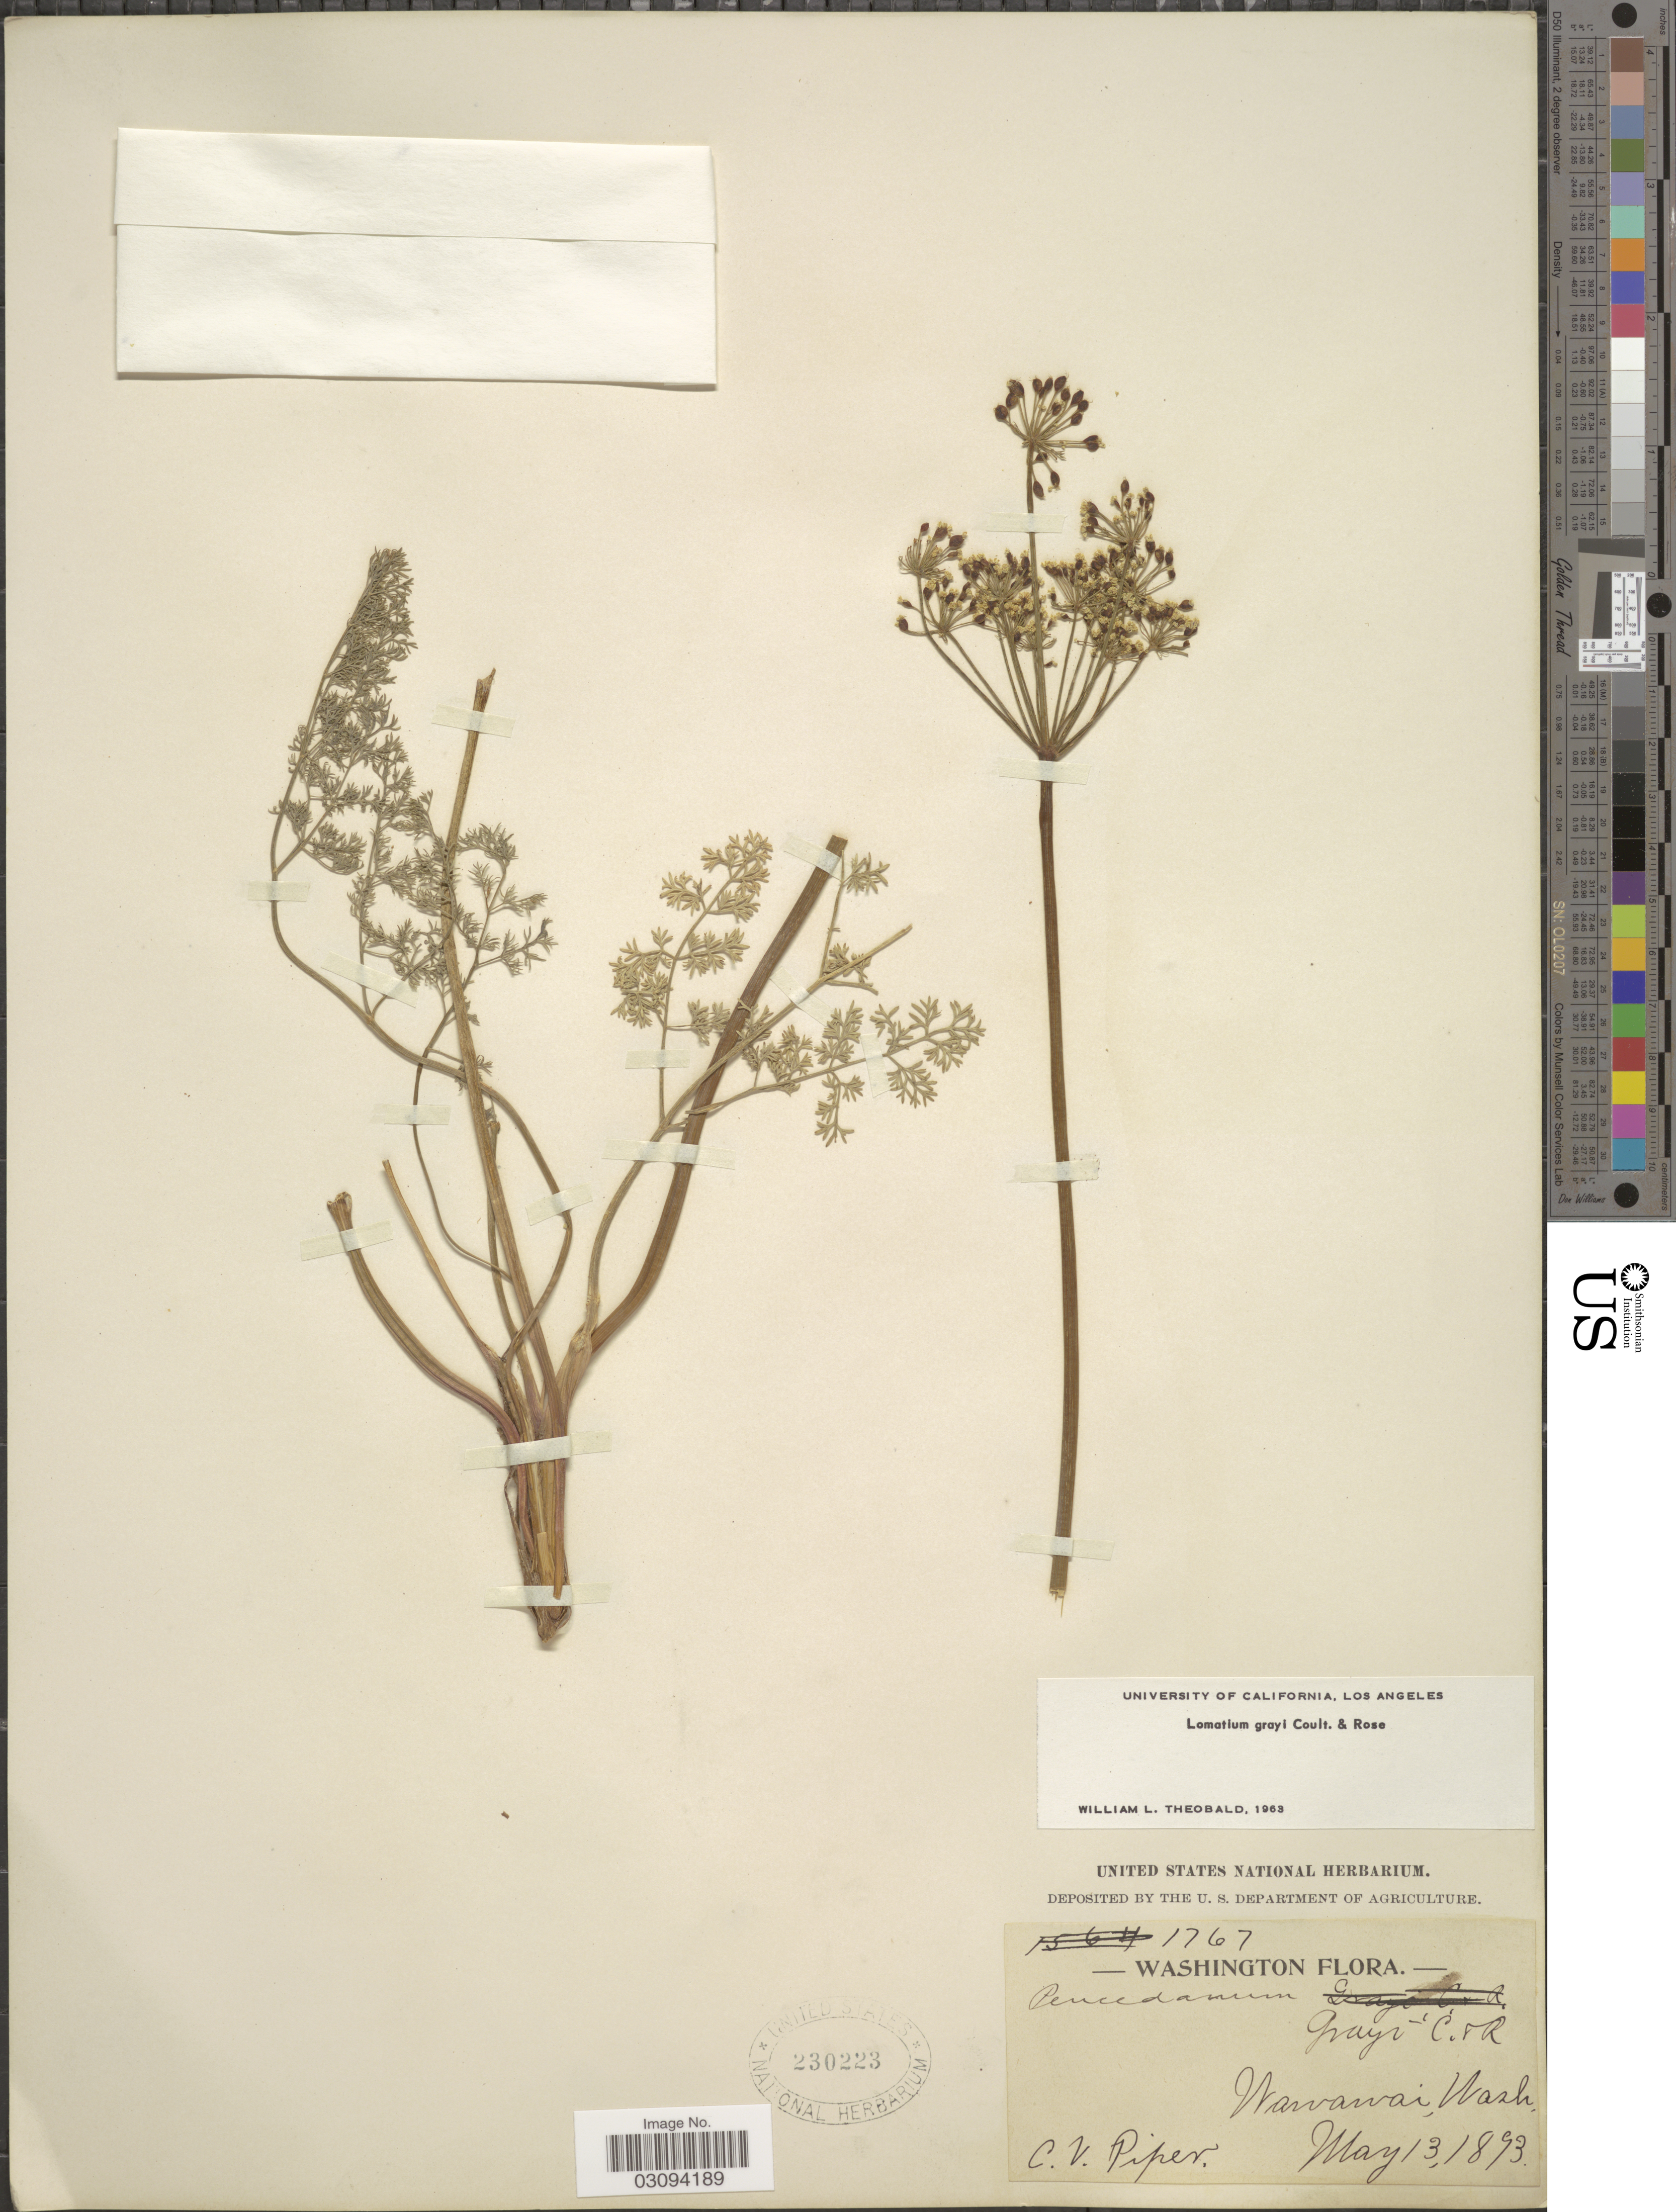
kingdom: Plantae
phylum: Tracheophyta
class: Magnoliopsida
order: Apiales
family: Apiaceae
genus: Lomatium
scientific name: Lomatium grayi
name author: (J.M. Coult. & Rose) J.M. Coult. & Rose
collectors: C. V. Piper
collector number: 1767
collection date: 1893-05-13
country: United States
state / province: Washington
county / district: Whitman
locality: Wawawai, Wash.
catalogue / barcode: US 230223